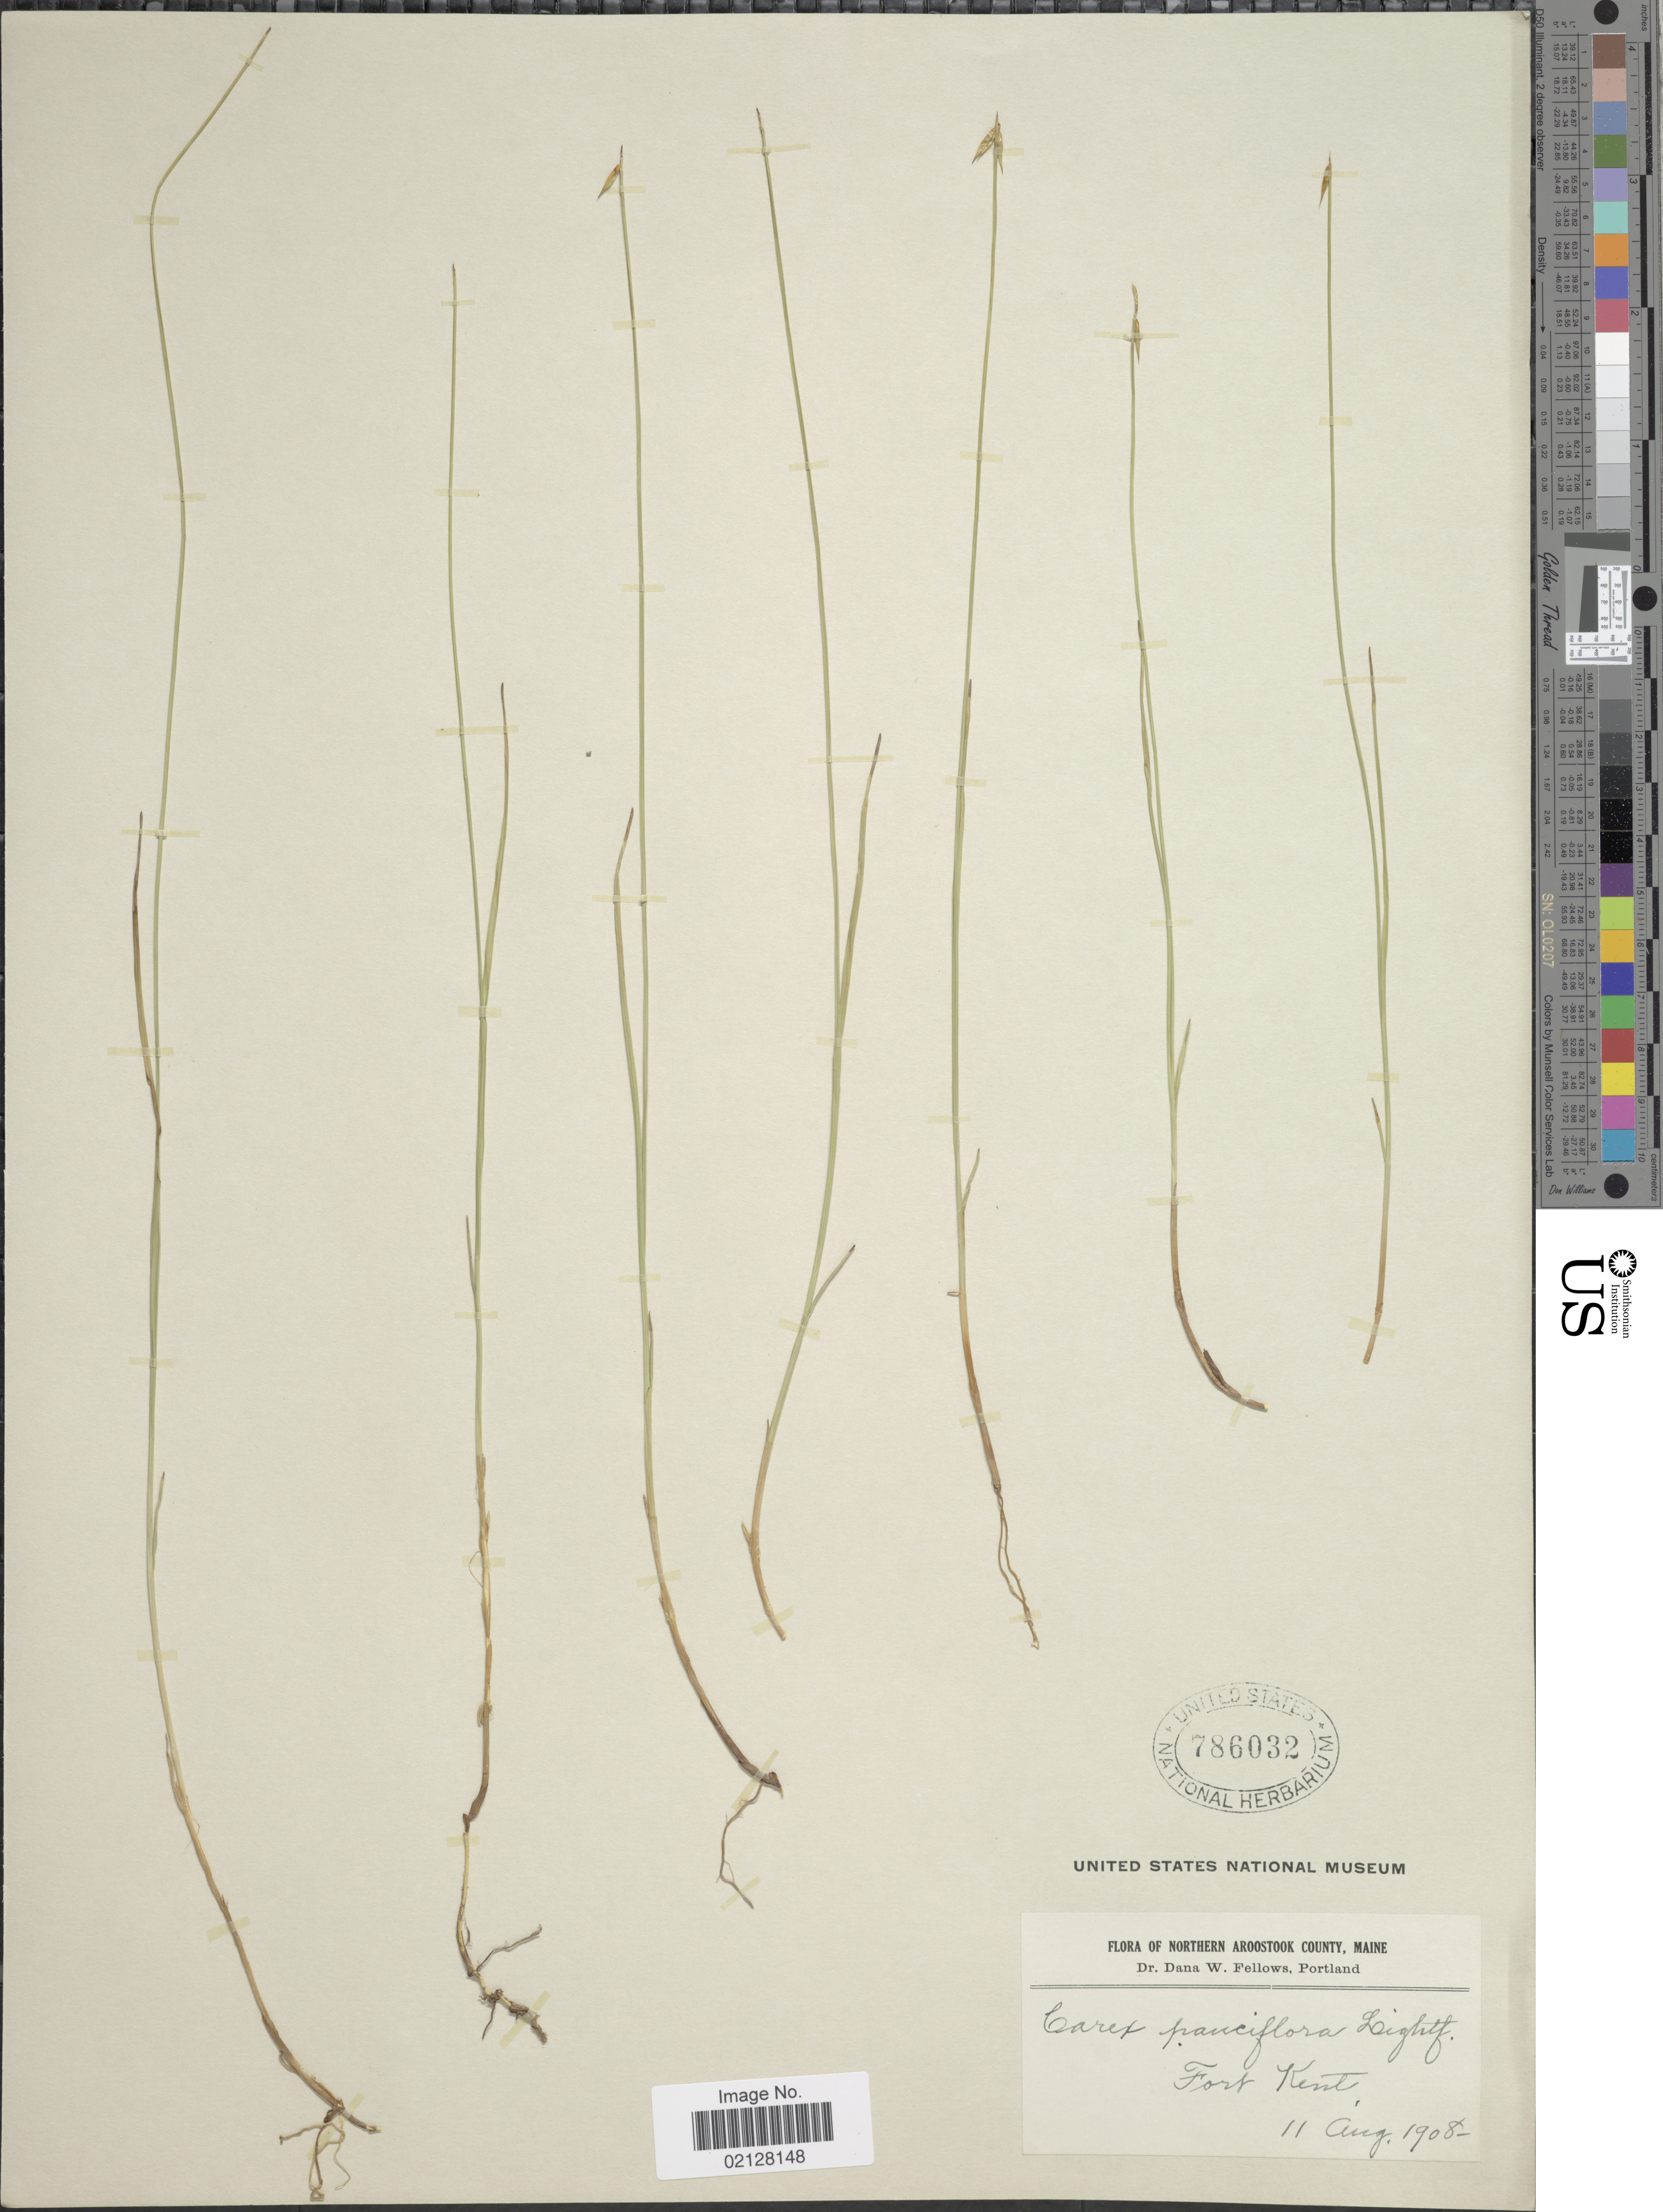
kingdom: Plantae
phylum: Tracheophyta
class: Liliopsida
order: Poales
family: Cyperaceae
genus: Carex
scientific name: Carex pauciflora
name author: Lightf.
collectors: D. W. Fellows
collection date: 1908-08-11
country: United States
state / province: Maine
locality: Northern Aroostook County, Fort Kent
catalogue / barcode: US 786032